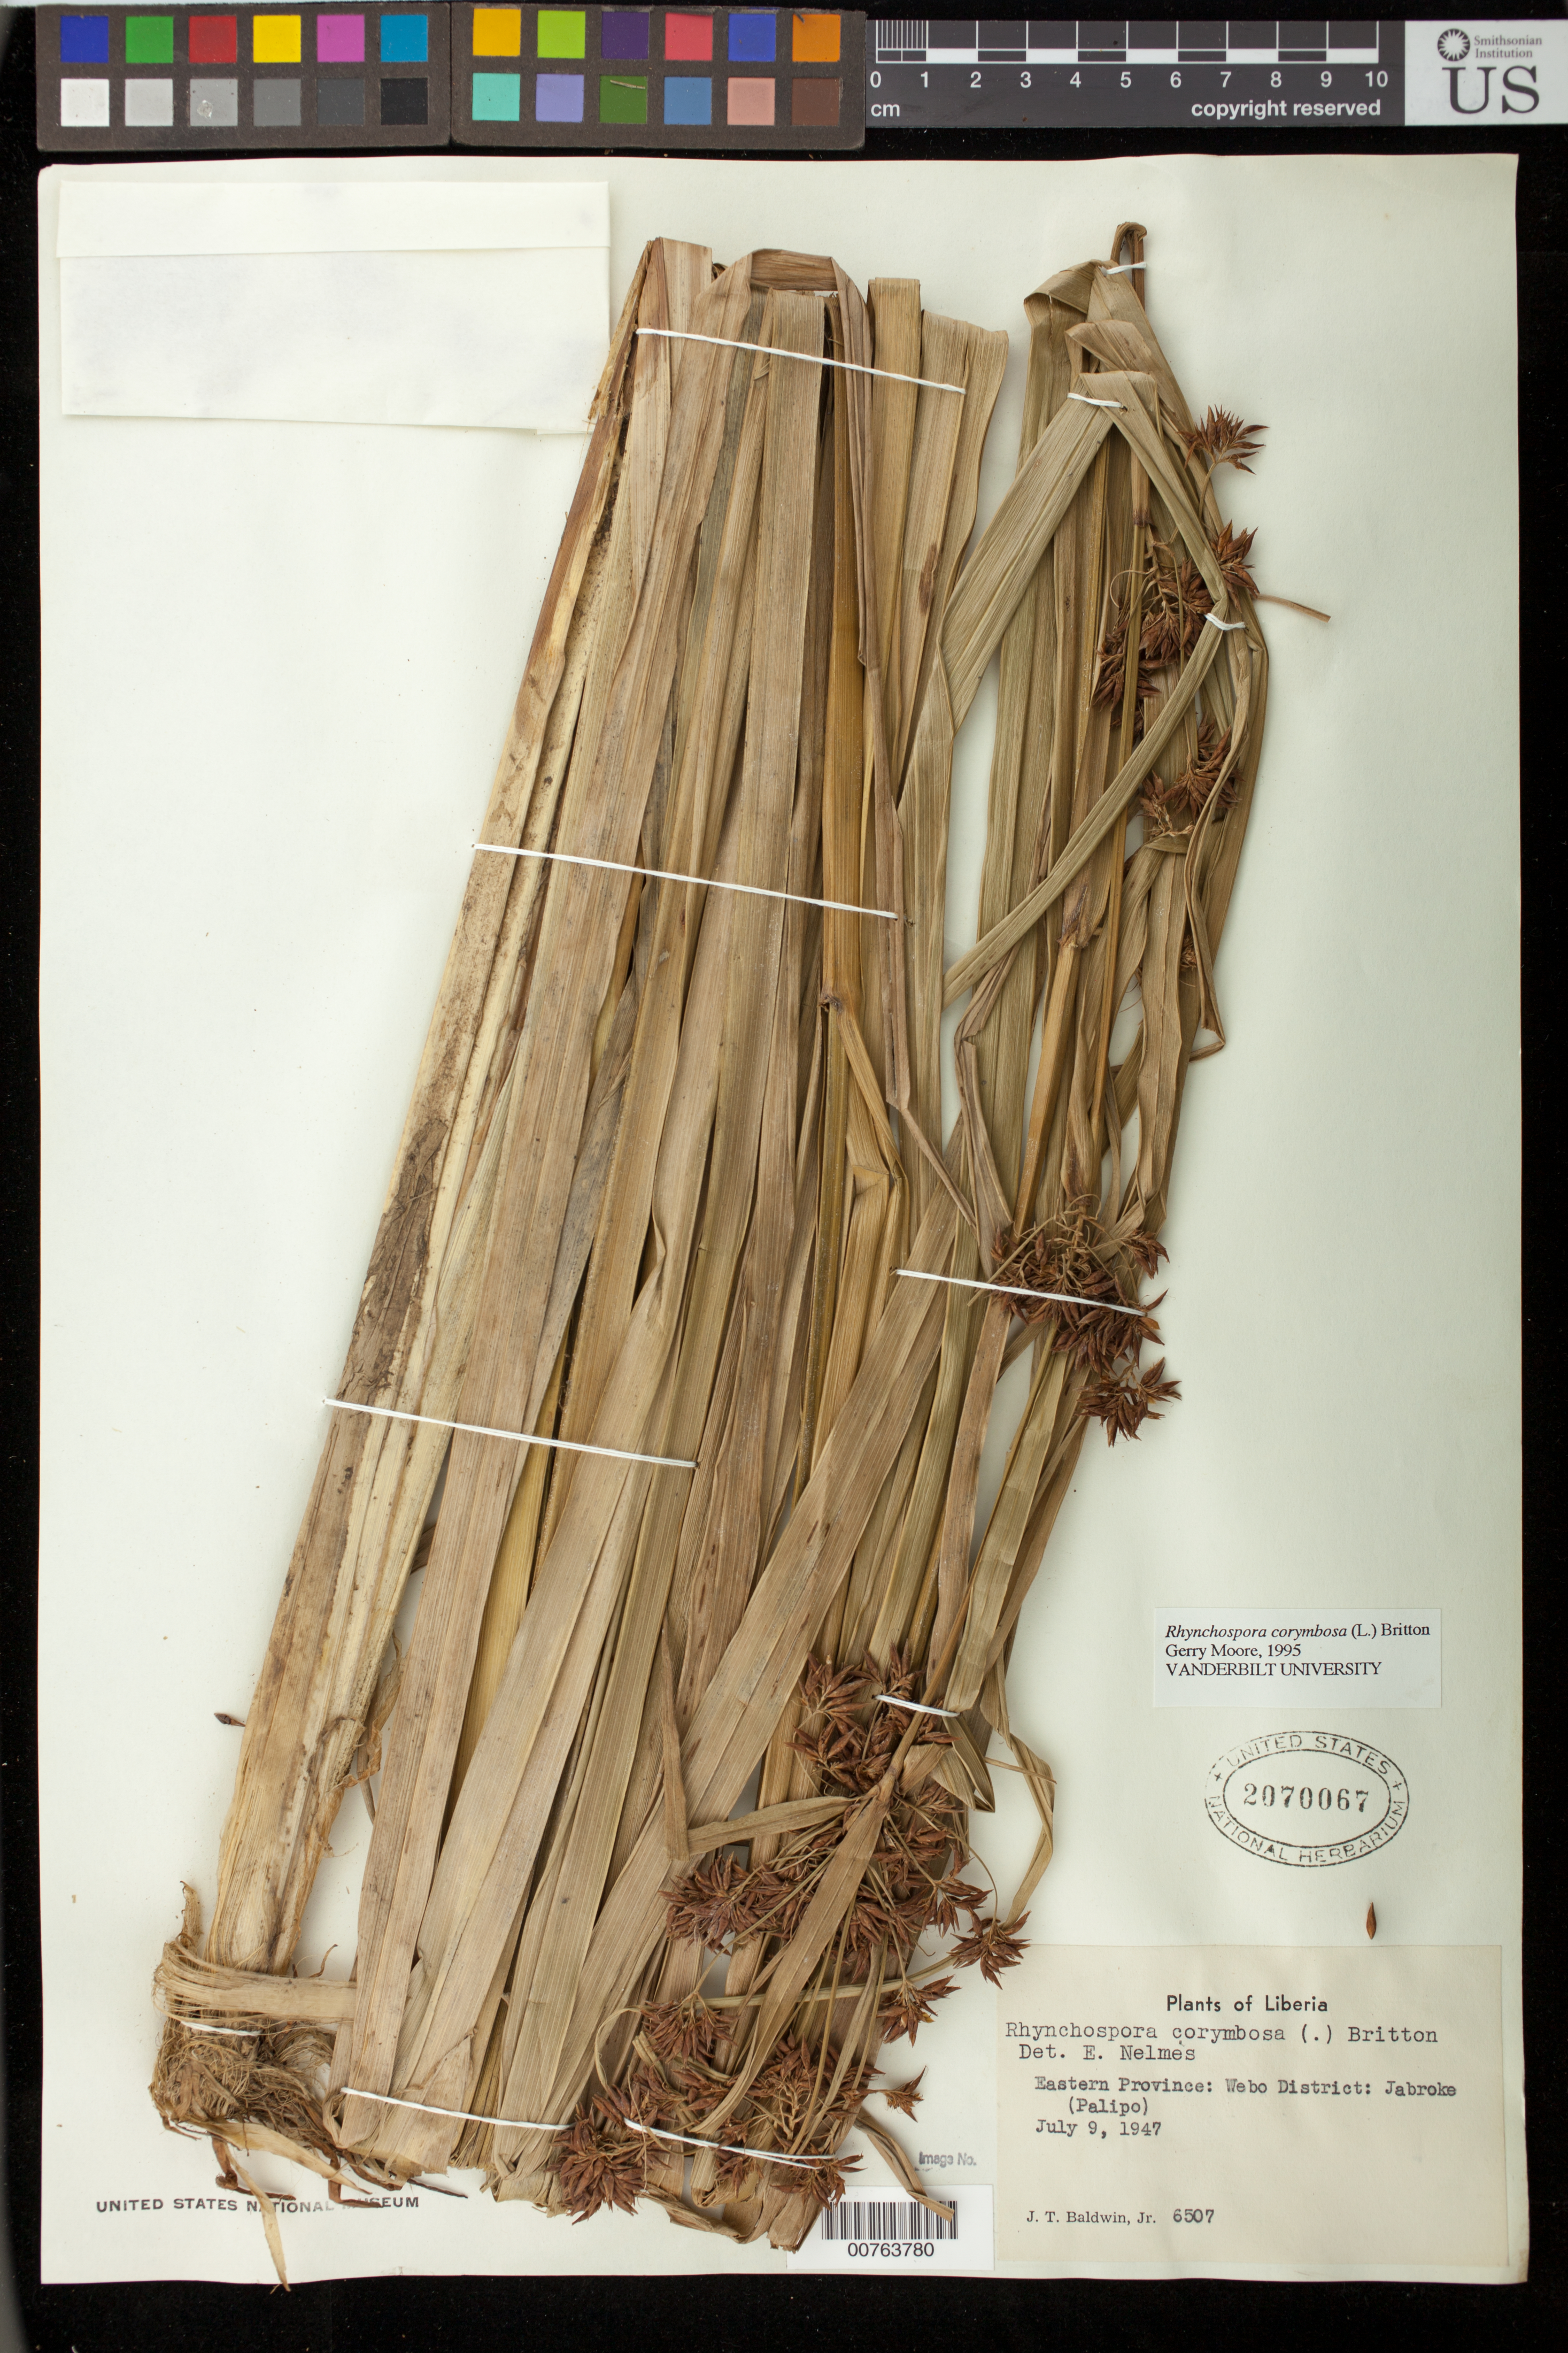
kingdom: Plantae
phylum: Tracheophyta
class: Liliopsida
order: Poales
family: Cyperaceae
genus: Rhynchospora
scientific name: Rhynchospora corymbosa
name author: (L.) Britton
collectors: J. T. Baldwin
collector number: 6507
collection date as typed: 9 Jul 1947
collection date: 1947-07-09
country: Liberia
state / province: River Gee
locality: Eastern Province: Webo District, Jabroke (Palipo)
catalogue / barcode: US 2070067